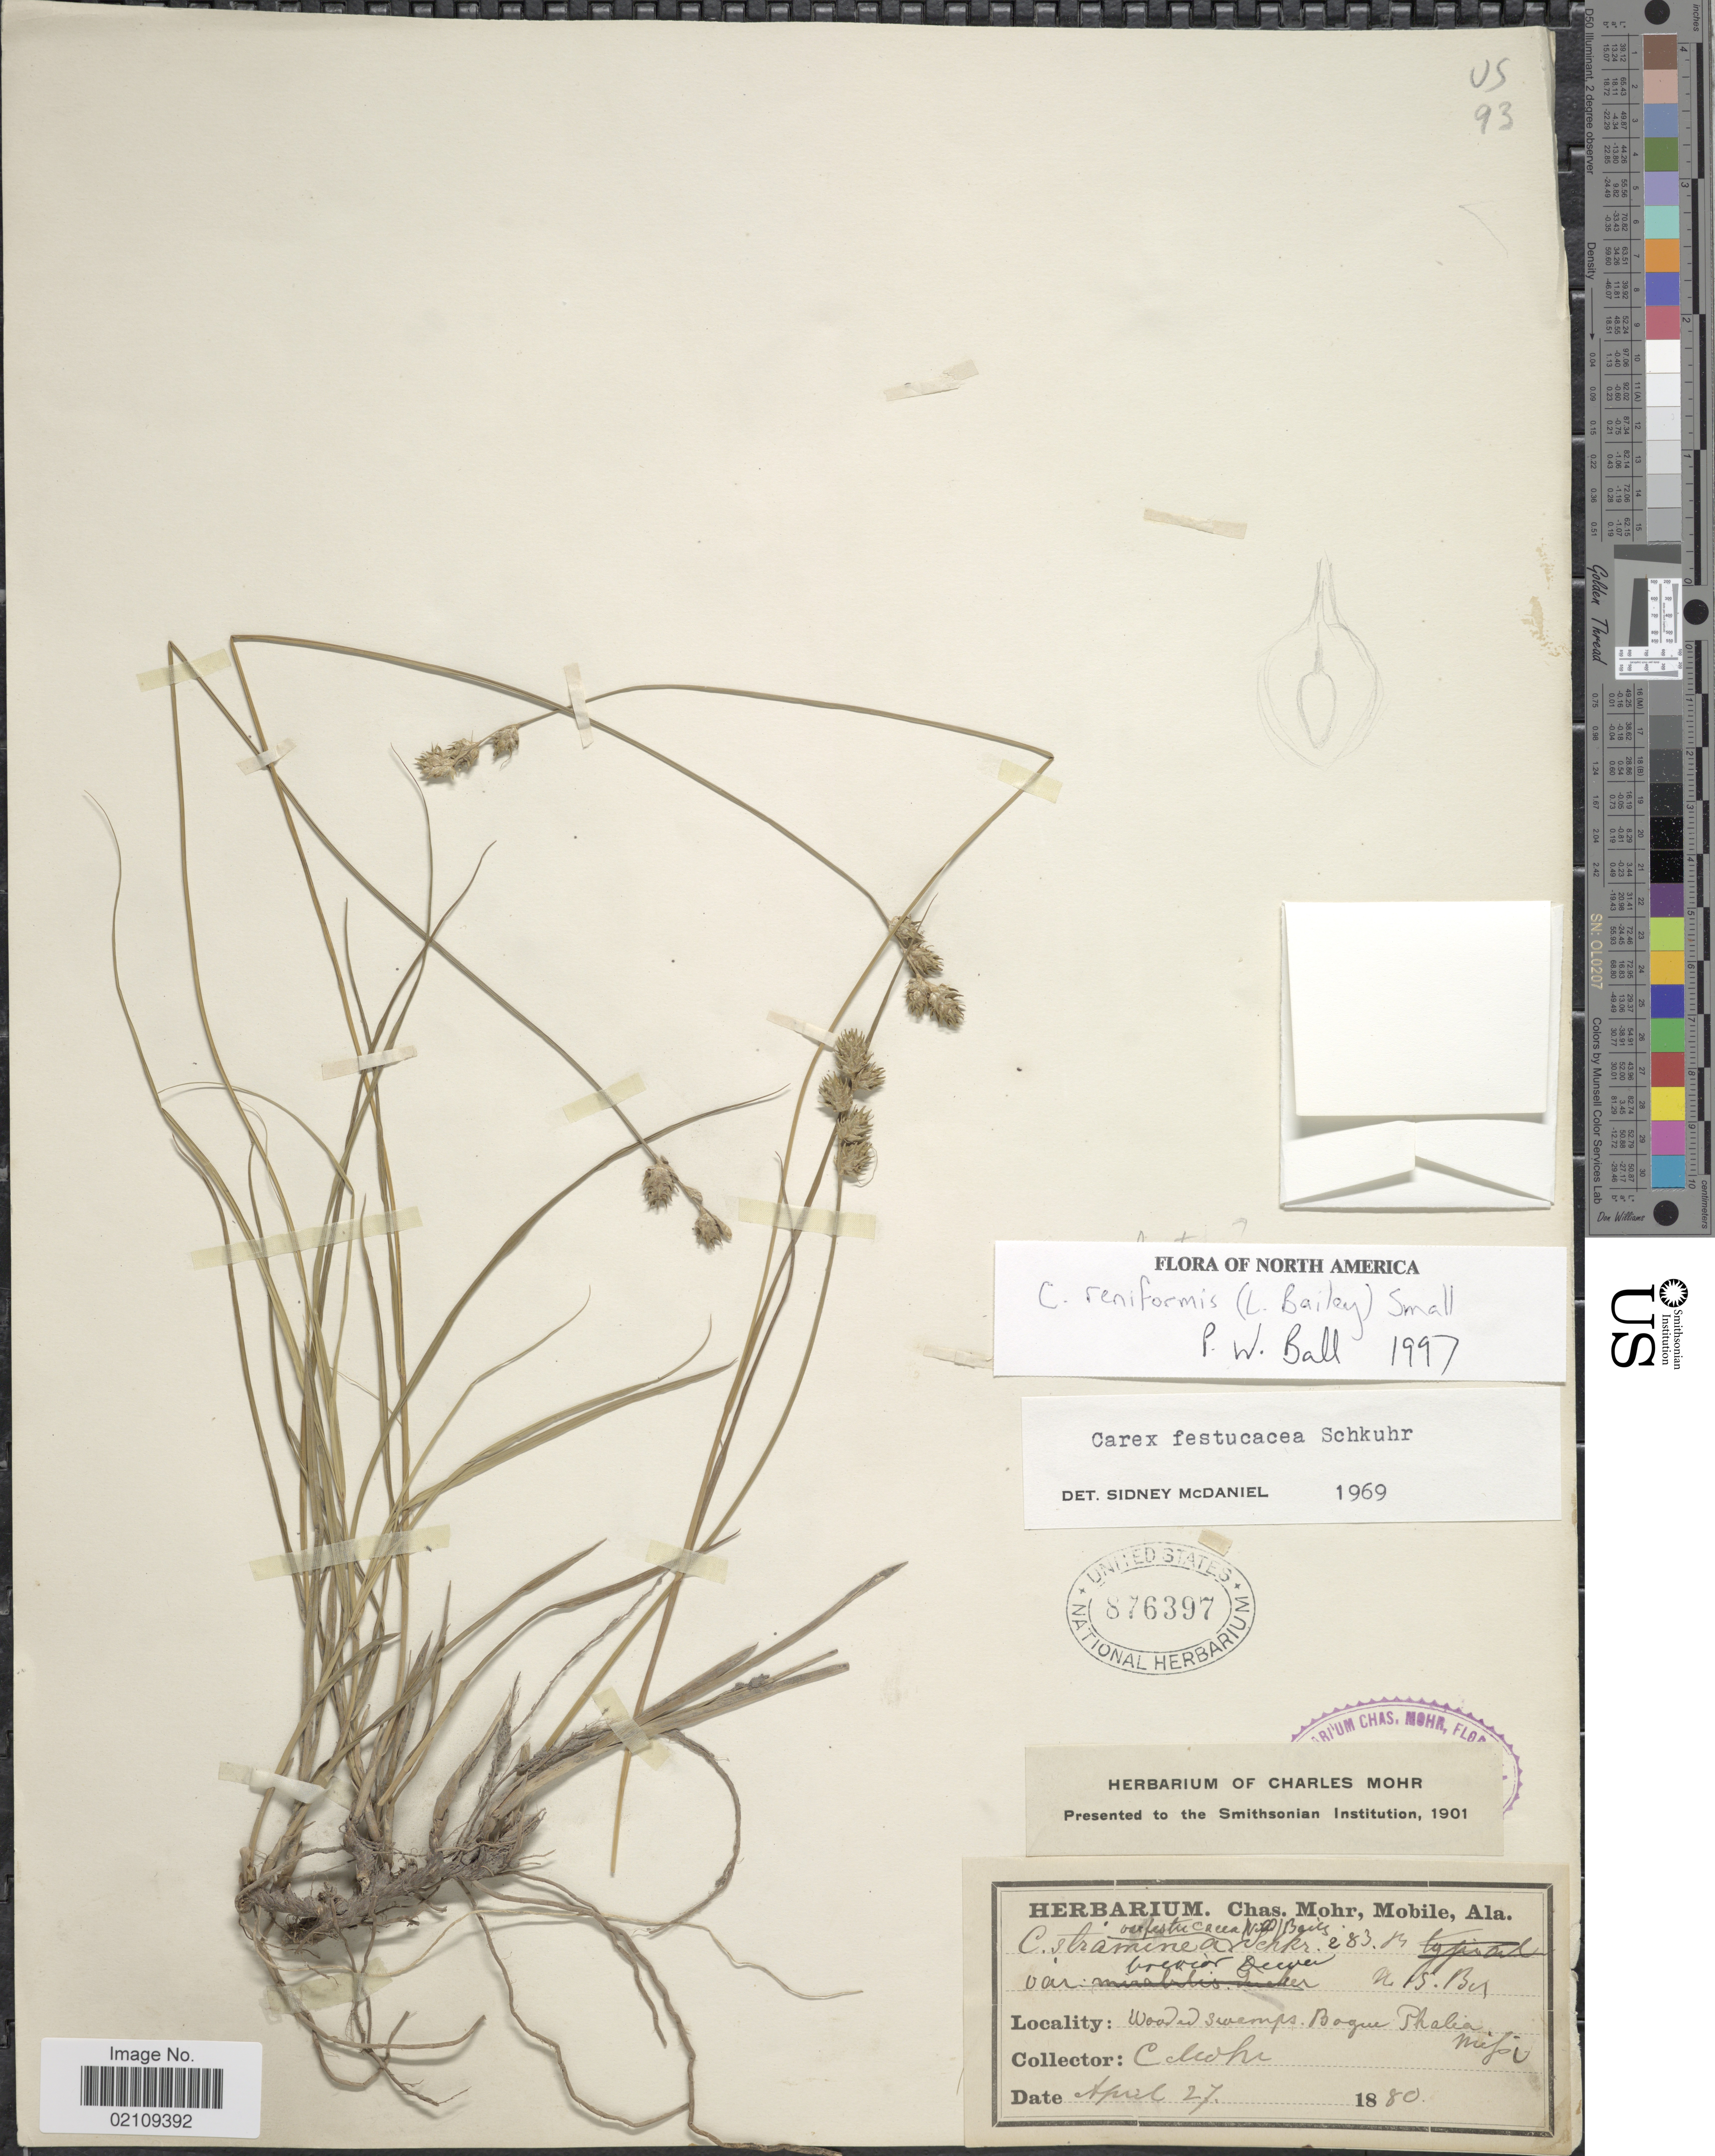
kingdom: Plantae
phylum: Tracheophyta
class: Liliopsida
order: Poales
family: Cyperaceae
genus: Carex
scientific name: Carex festucacea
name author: Willd.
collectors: C. T. Mohr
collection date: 1880-04-27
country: United States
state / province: Mississippi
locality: Bogue Phalia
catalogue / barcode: US 876397